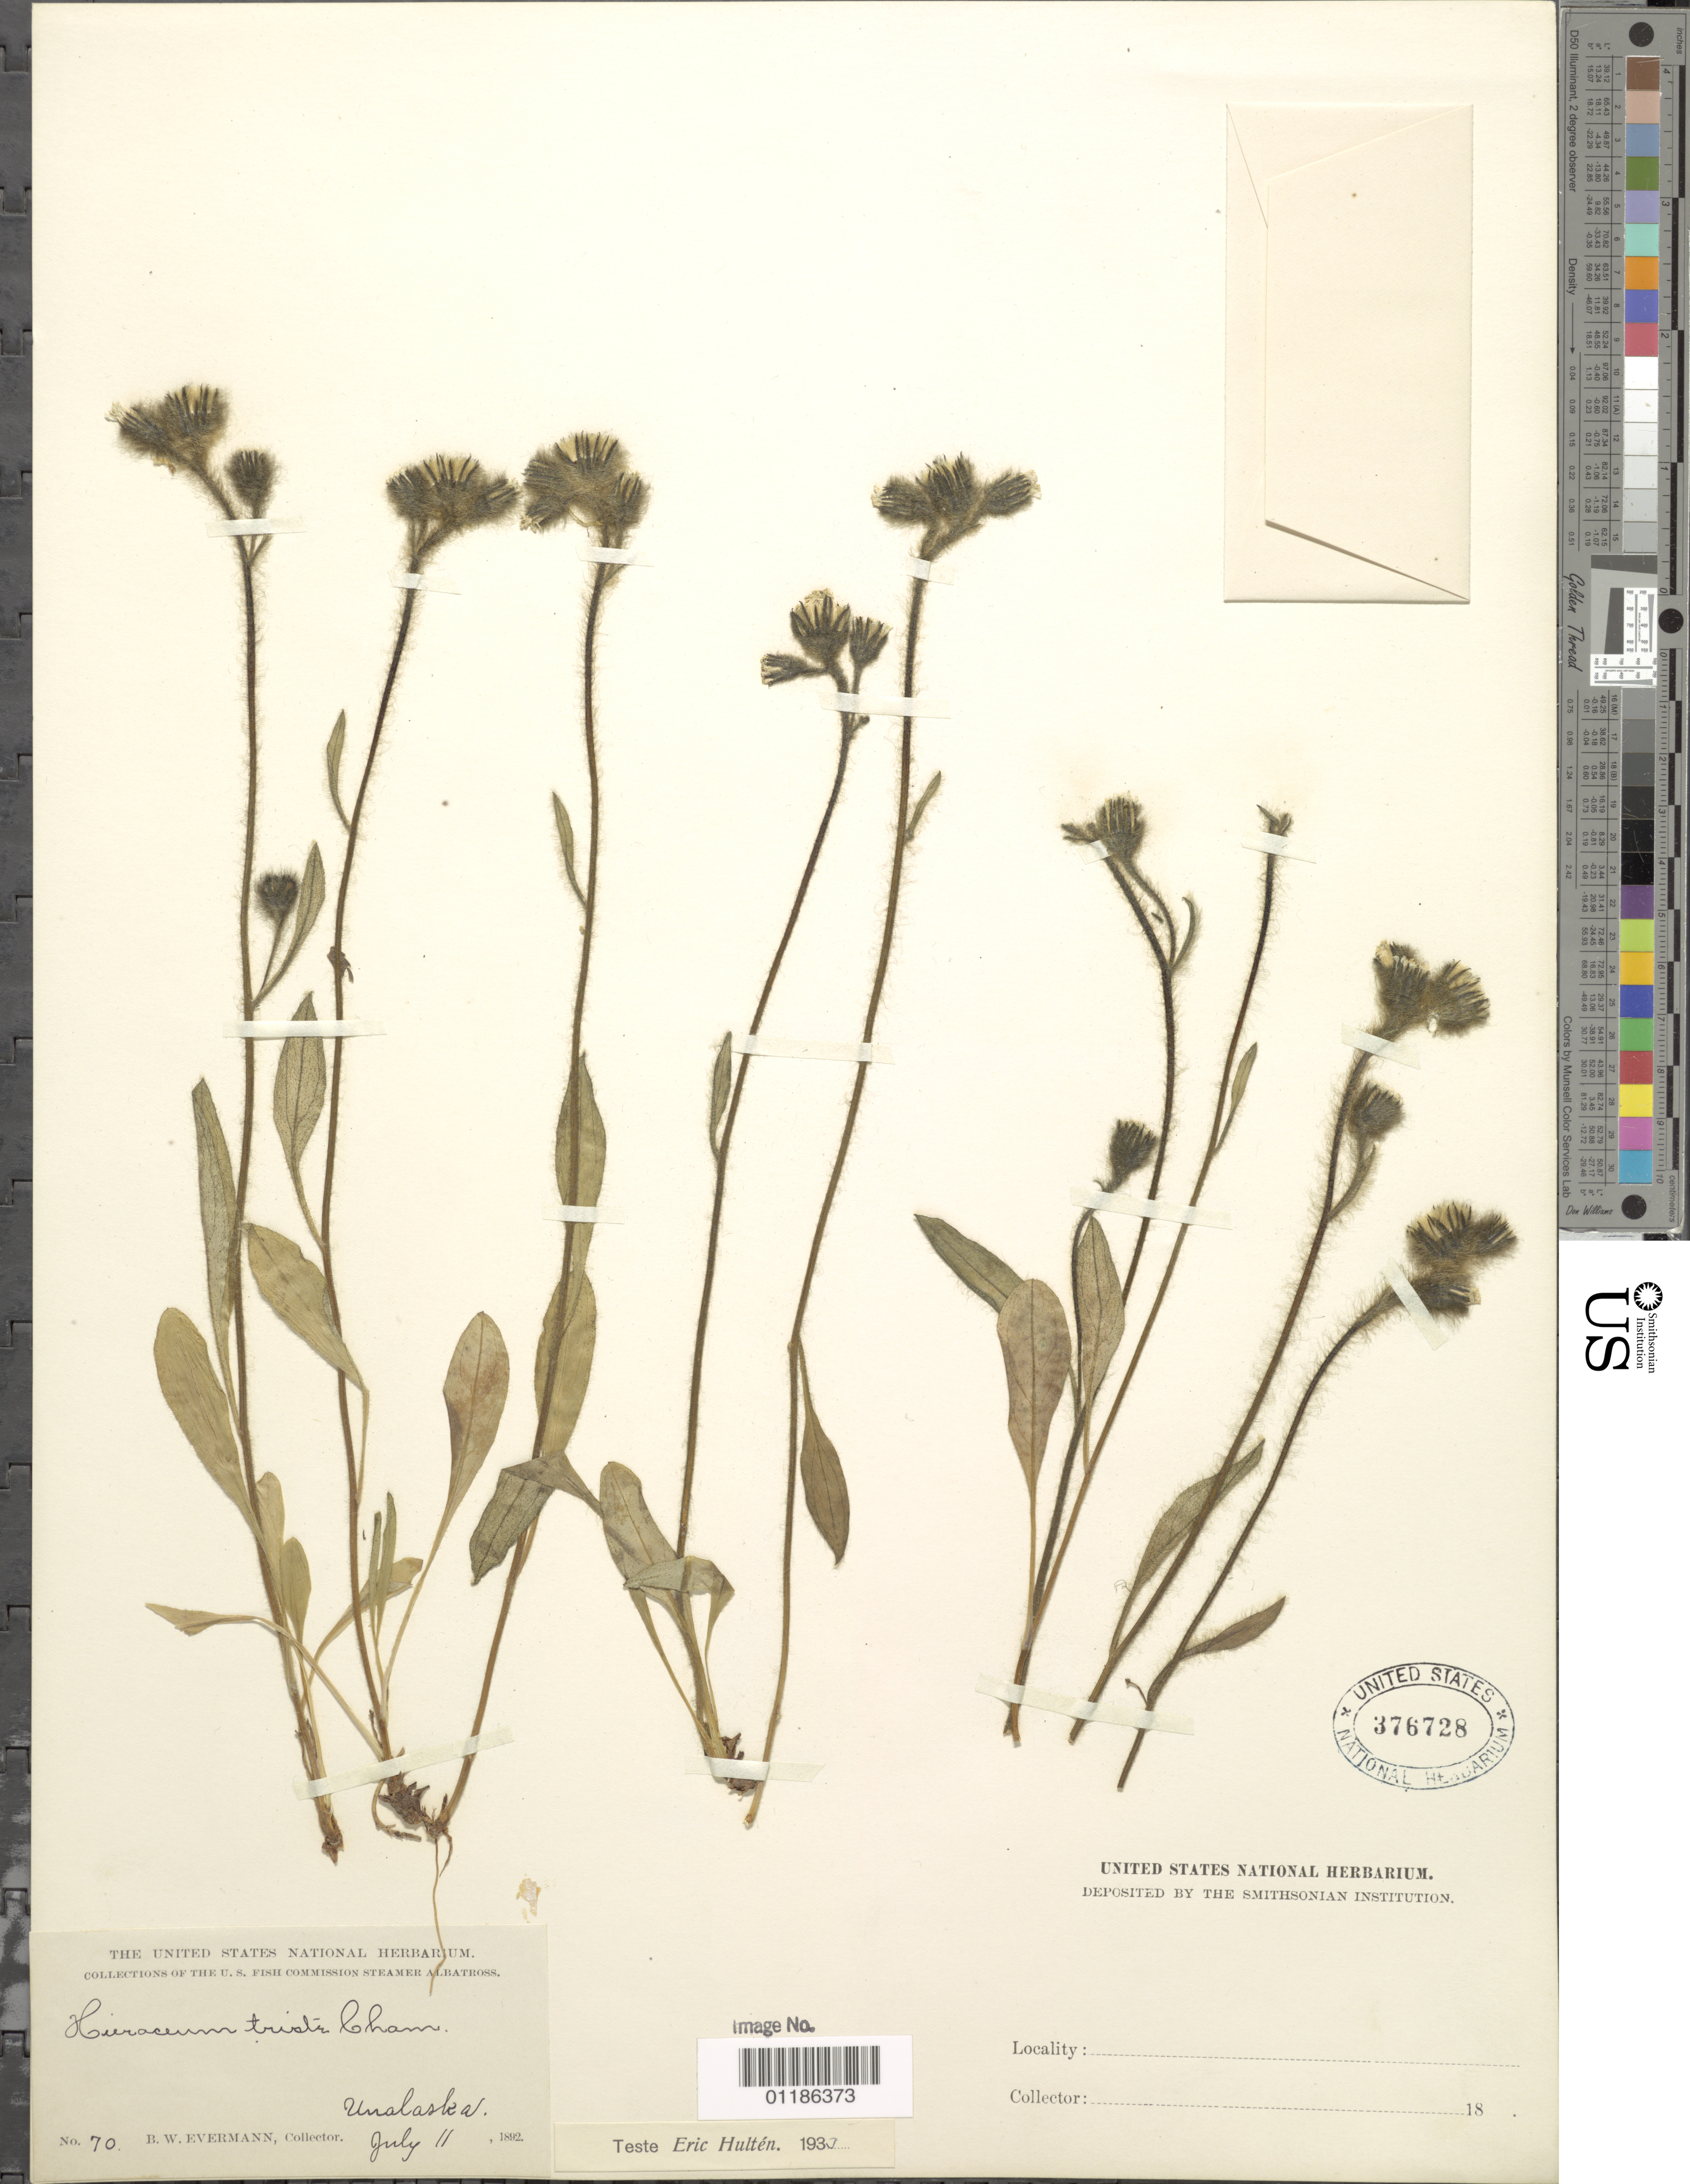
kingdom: Plantae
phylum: Tracheophyta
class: Magnoliopsida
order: Asterales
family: Asteraceae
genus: Hieracium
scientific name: Hieracium triste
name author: Willd. ex Spreng.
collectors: B. W. Evermann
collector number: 70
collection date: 1892-07-11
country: United States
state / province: Alaska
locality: Unalaska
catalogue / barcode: US 376728